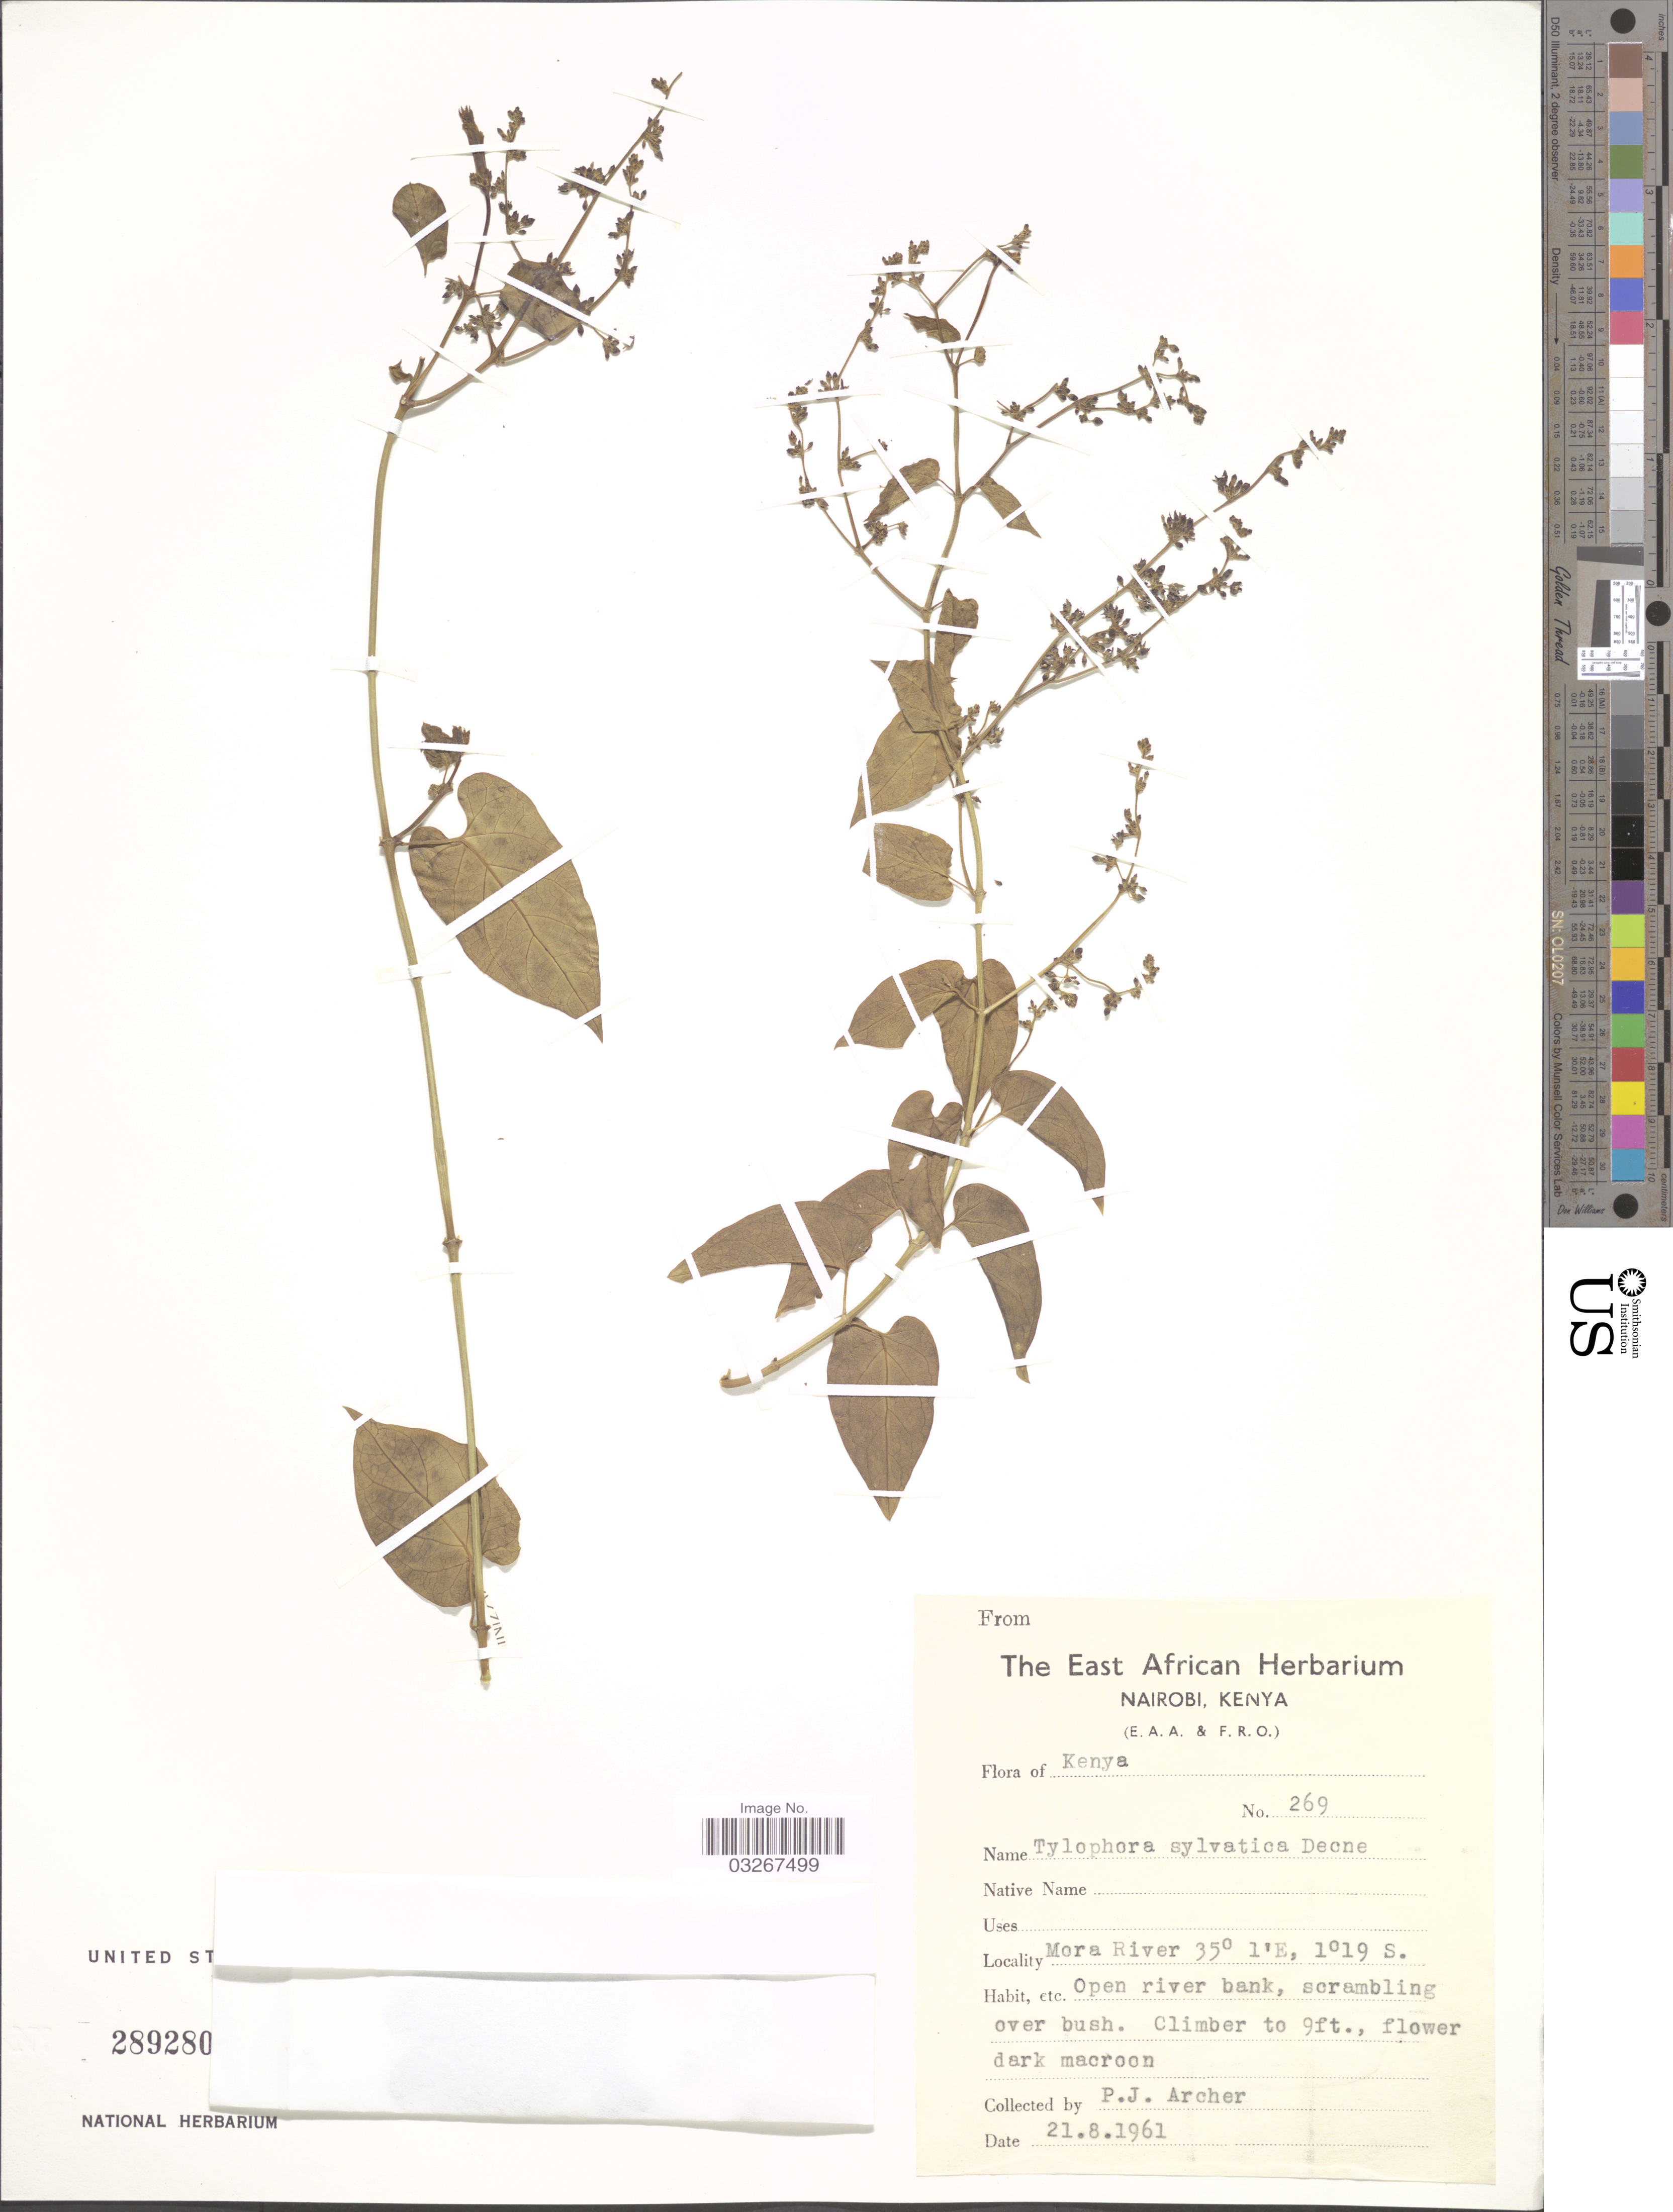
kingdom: Plantae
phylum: Tracheophyta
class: Magnoliopsida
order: Gentianales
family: Apocynaceae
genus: Tylophora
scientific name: Tylophora sylvatica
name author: Decne.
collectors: P. Archer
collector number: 269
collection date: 1961-08-21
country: Kenya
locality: Mora River.